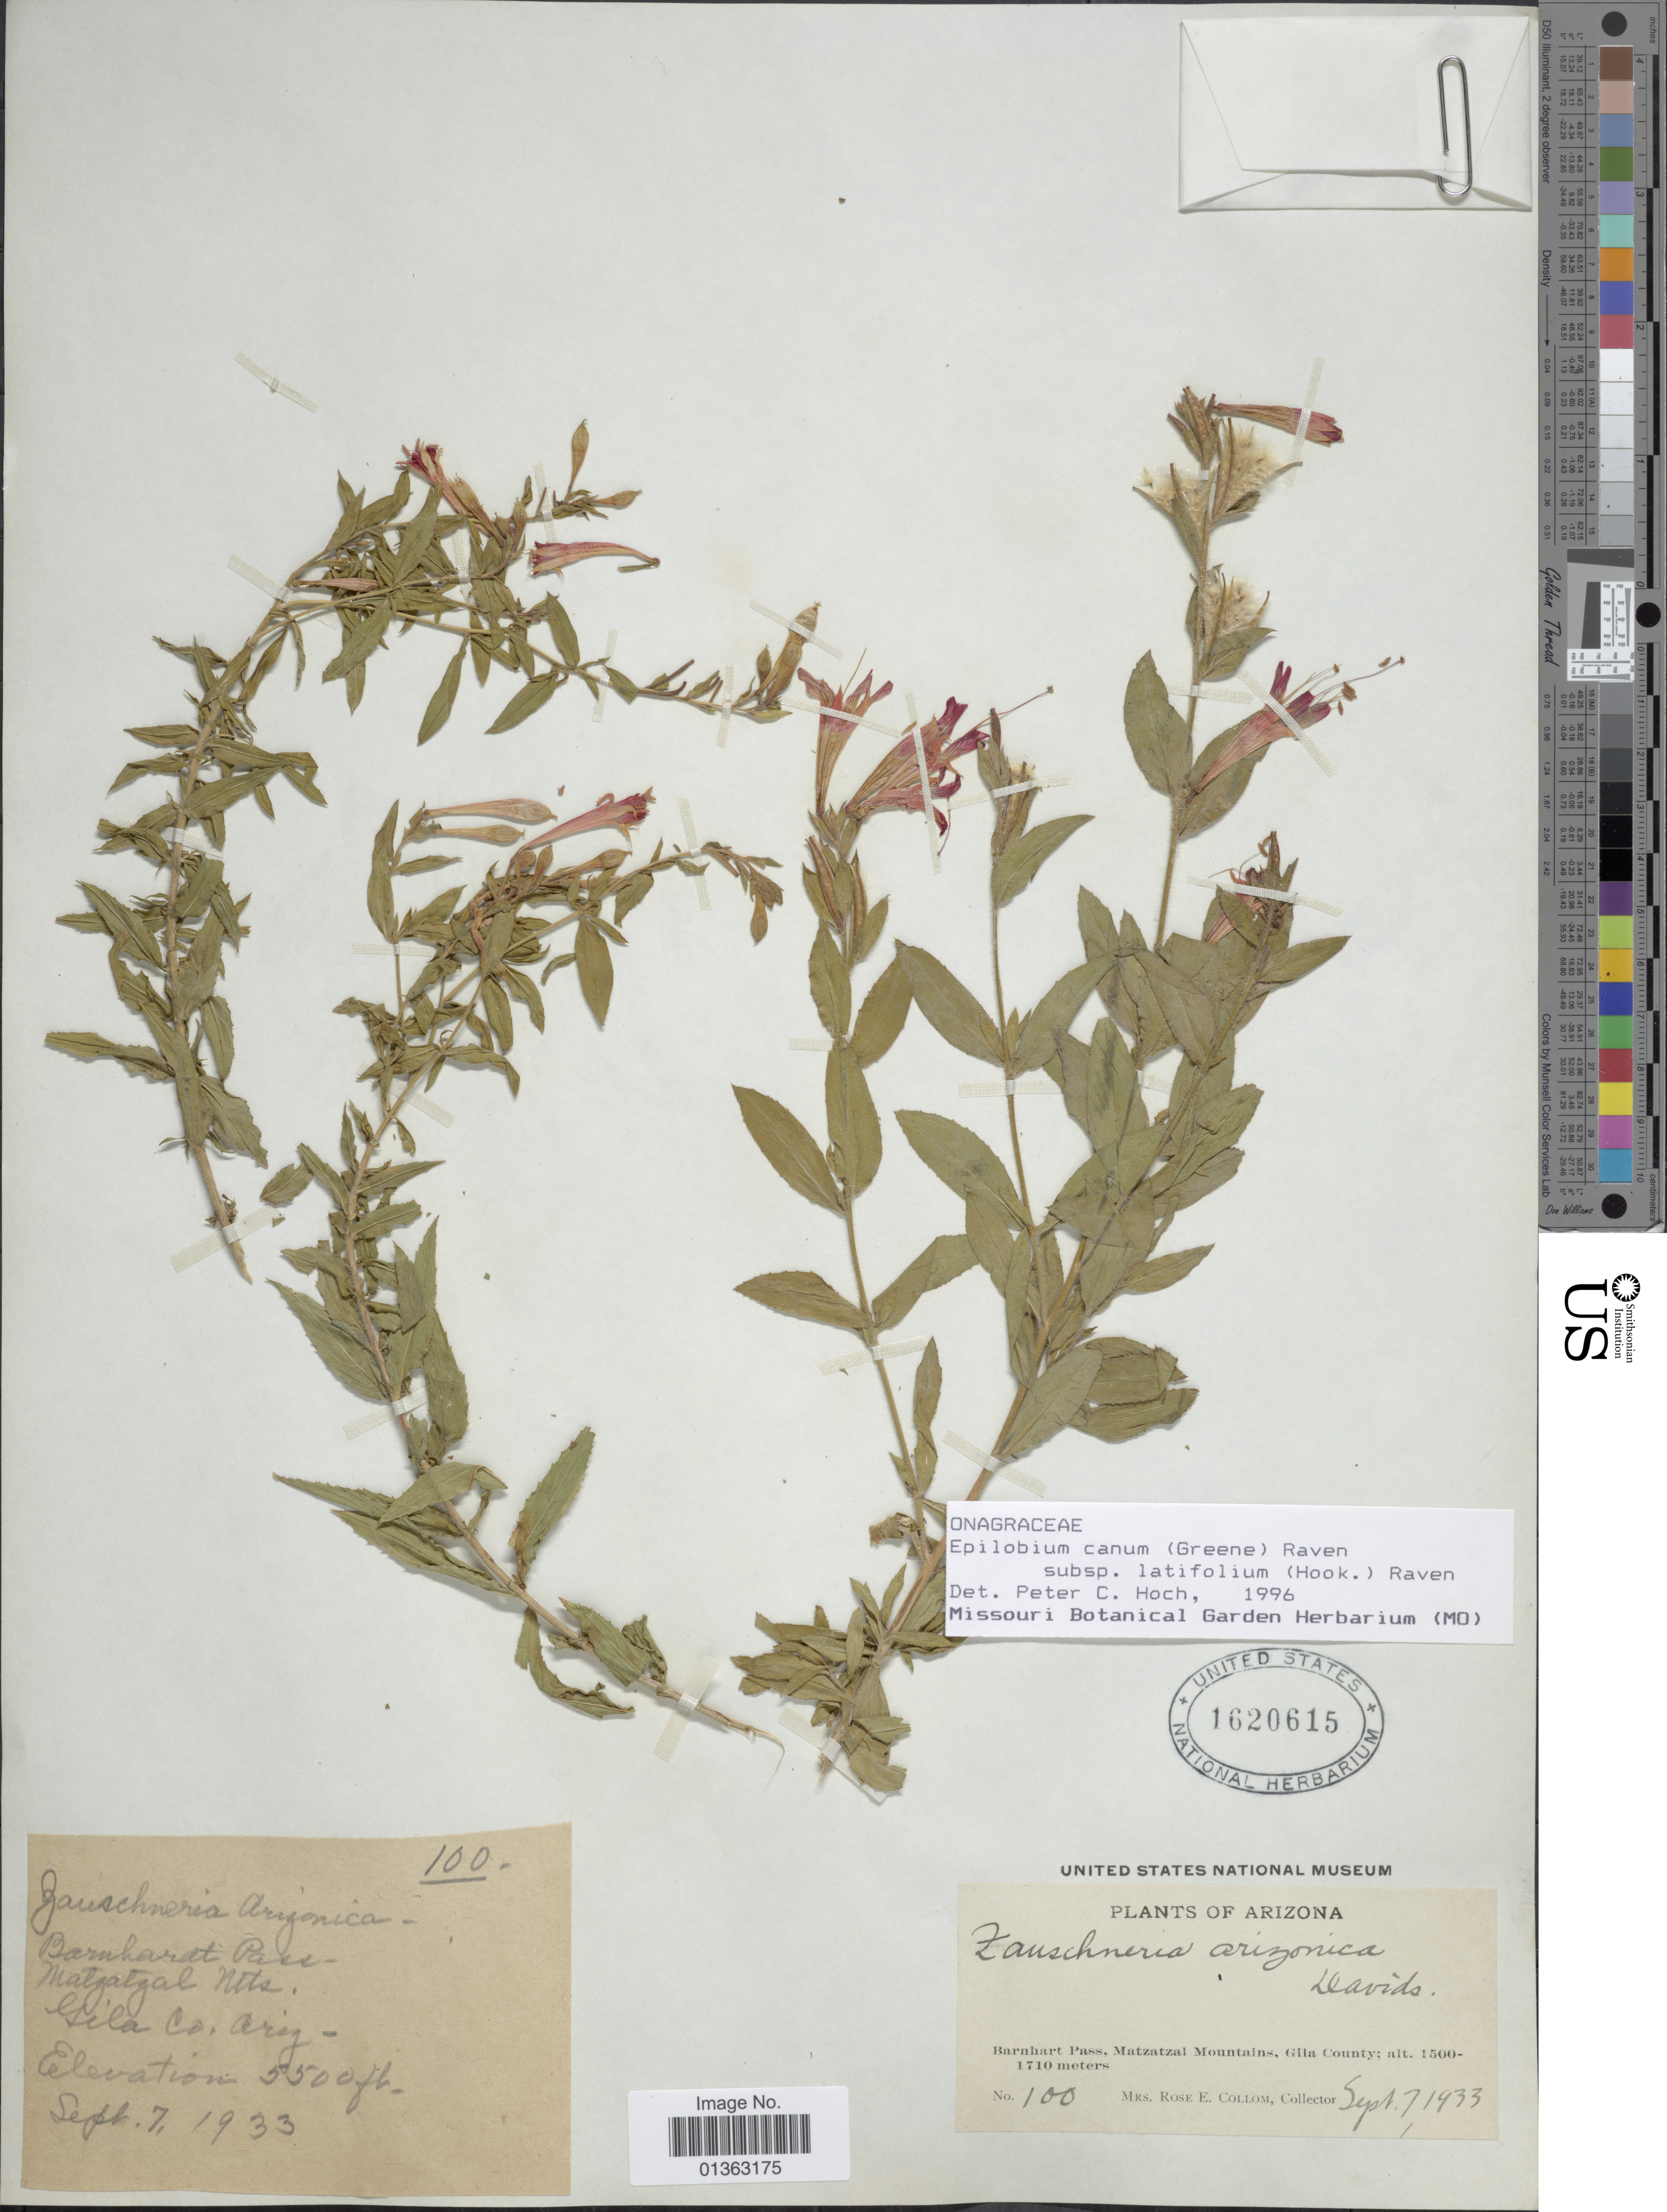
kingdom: Plantae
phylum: Tracheophyta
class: Magnoliopsida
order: Myrtales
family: Onagraceae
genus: Epilobium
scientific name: Epilobium canum subsp. latifolium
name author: (Hook.) P.H. Raven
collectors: R. E. Collom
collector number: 100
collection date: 1933-09-07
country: United States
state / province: Arizona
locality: Barnhart Pass, Matzatzal Mountains, Gila County.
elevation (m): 1500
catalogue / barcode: US 1620615